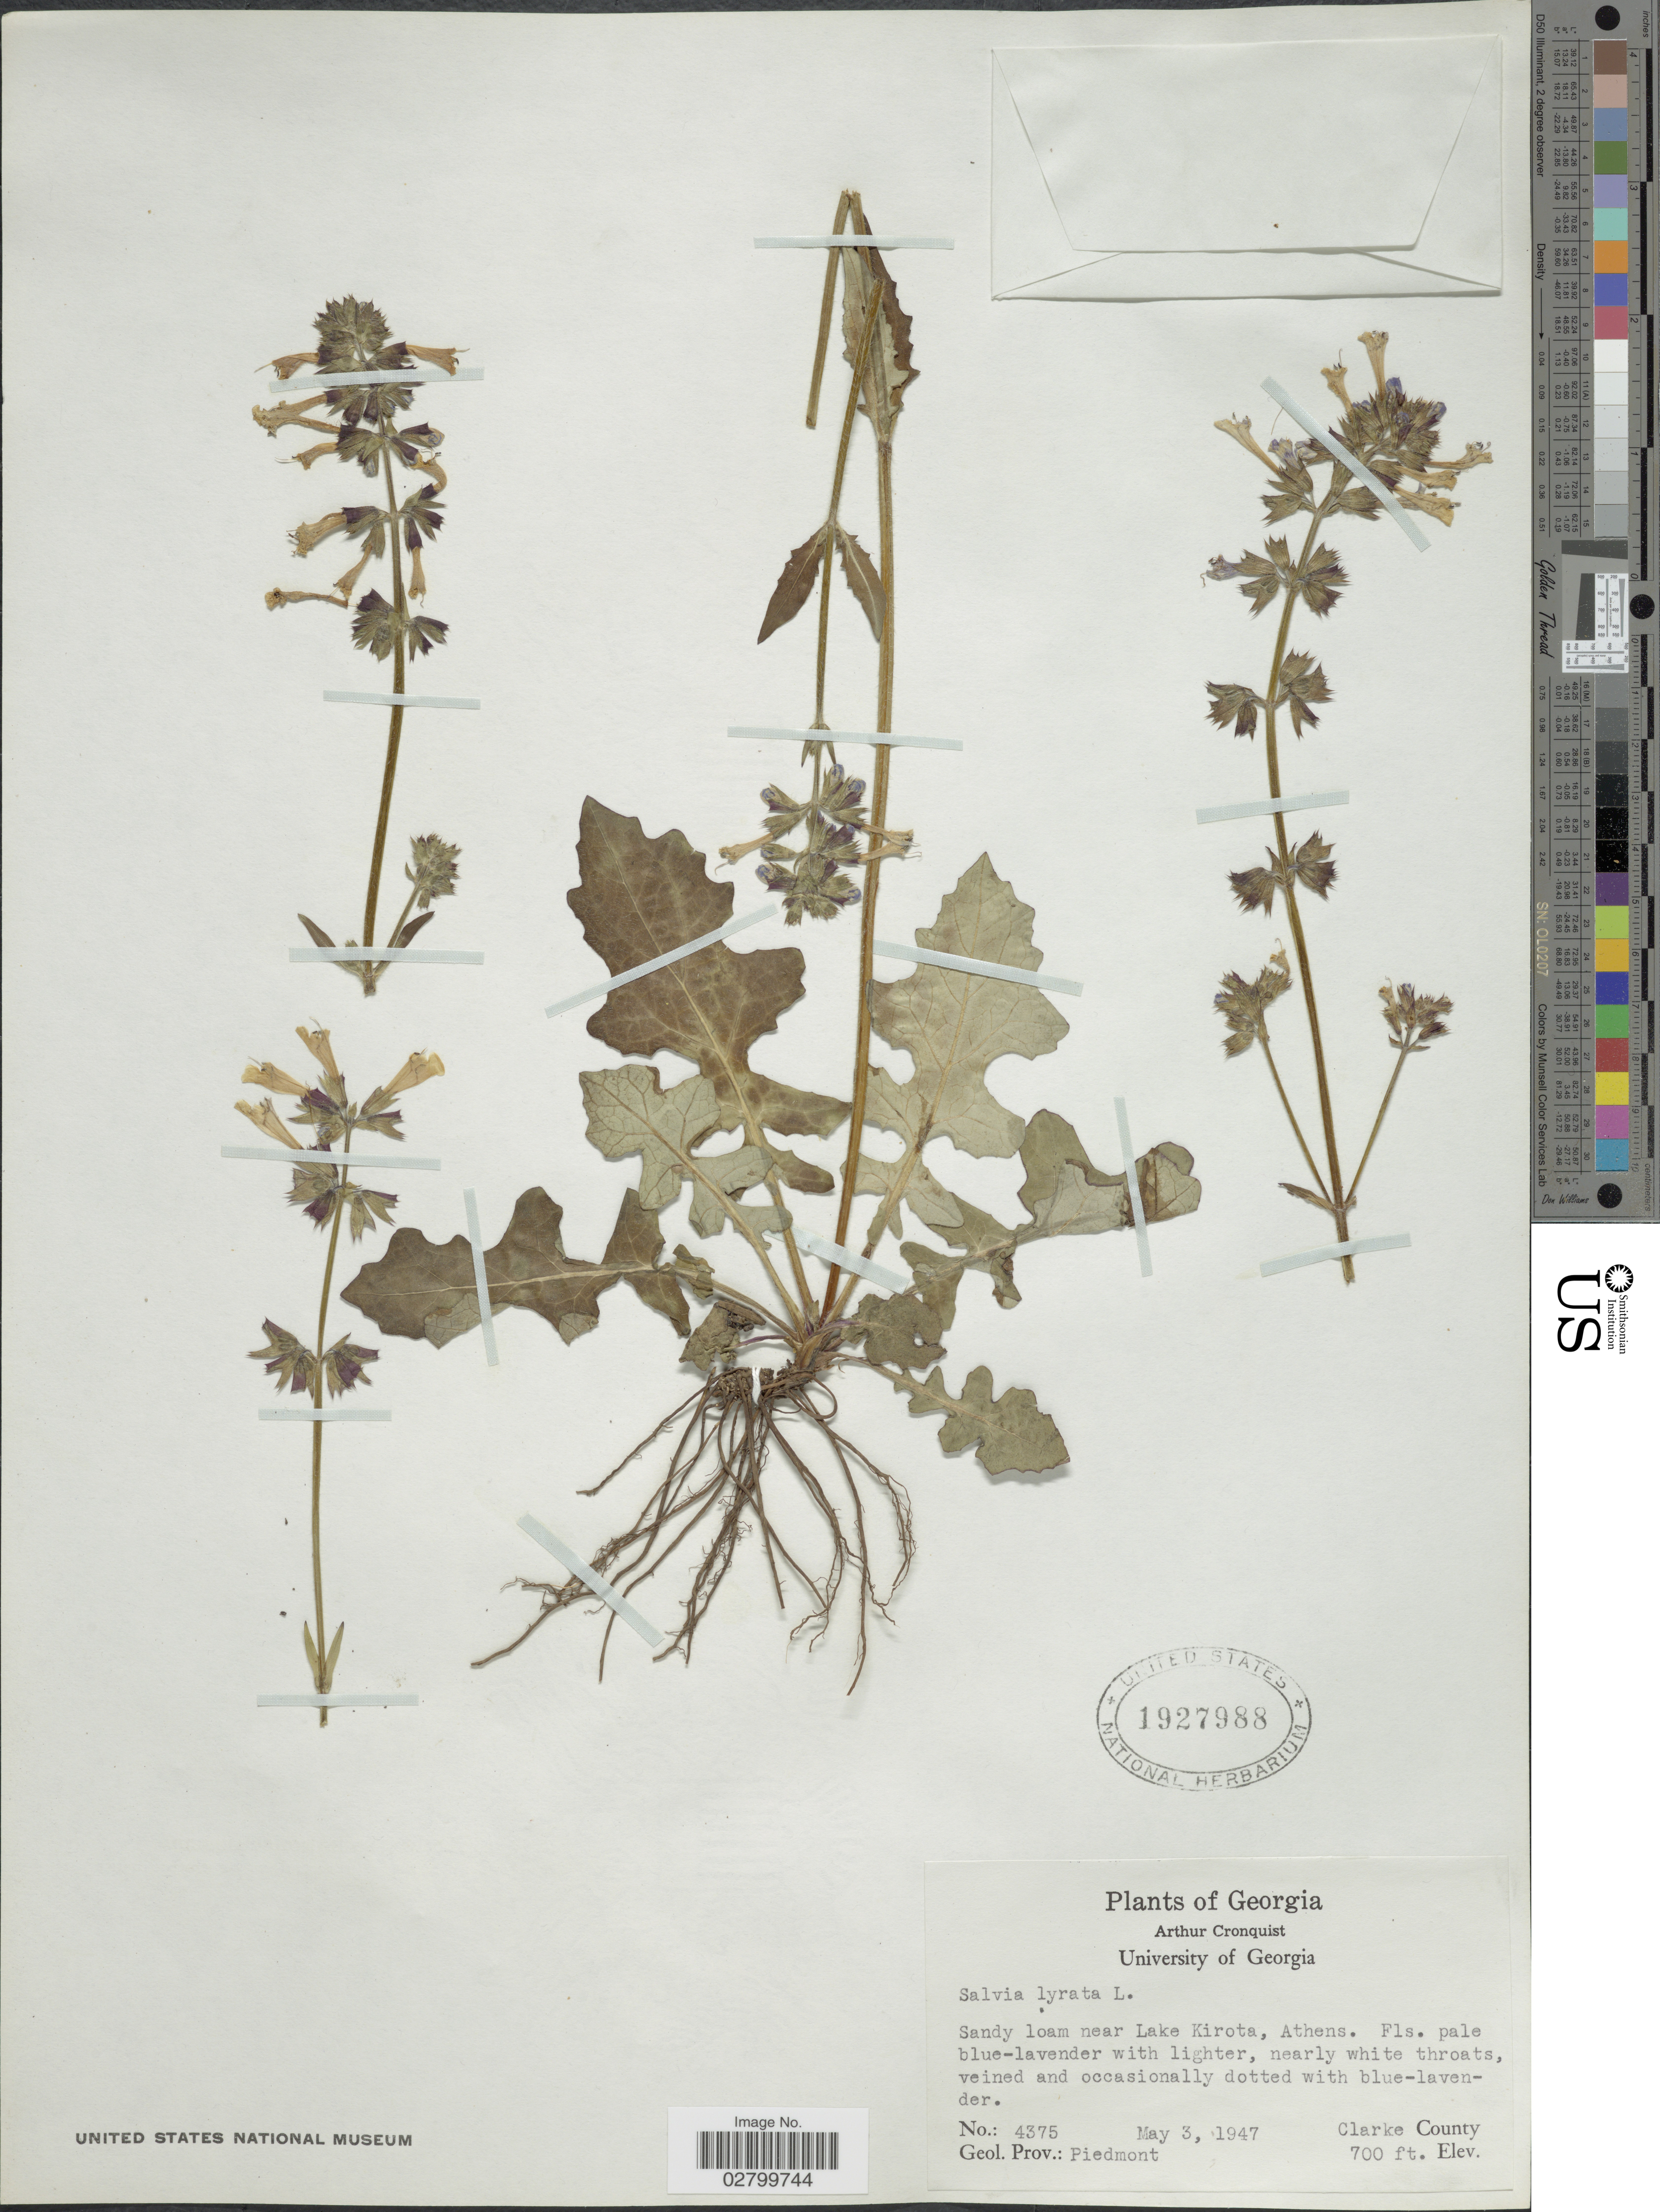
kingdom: Plantae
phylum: Tracheophyta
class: Magnoliopsida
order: Lamiales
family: Lamiaceae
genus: Salvia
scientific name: Salvia lyrata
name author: L.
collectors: A. J. Cronquist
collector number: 4375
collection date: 1947-05-03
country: United States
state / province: Georgia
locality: Sandy loam near Lake Kirota, Athens. Clarke County. Geol. Prov.: Piedmont.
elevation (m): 213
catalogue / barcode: US 1927988